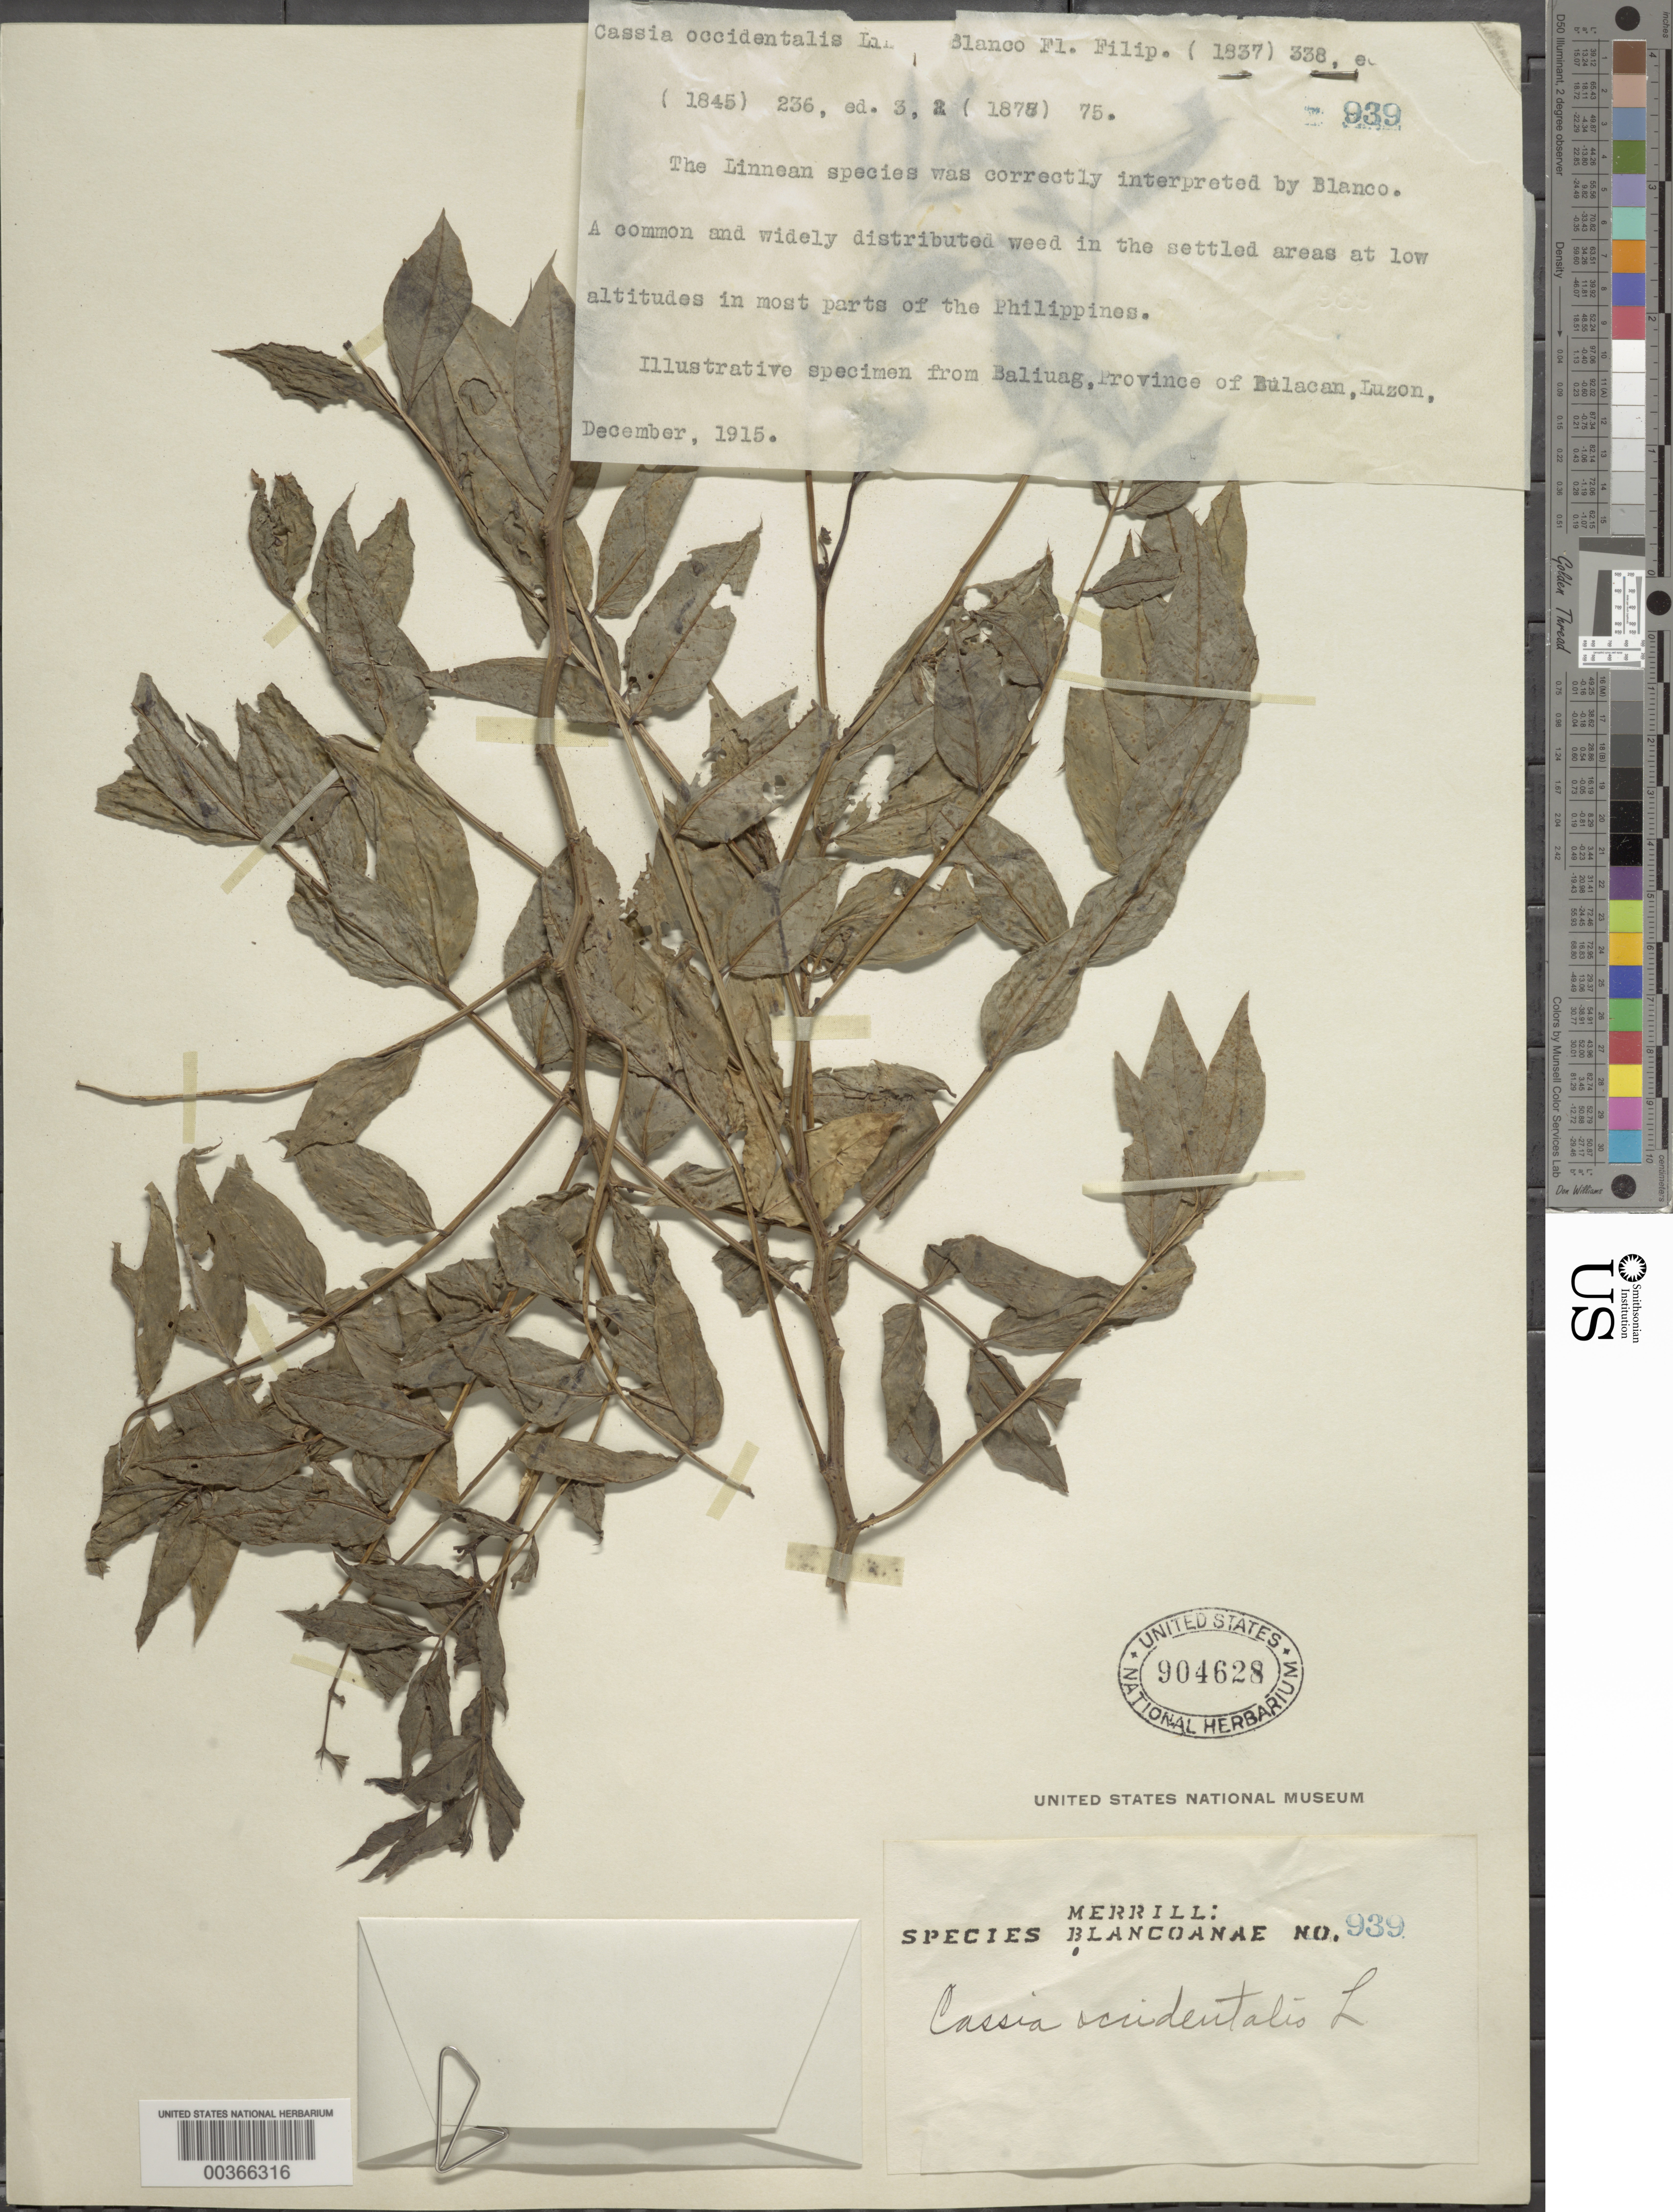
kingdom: Plantae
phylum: Tracheophyta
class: Magnoliopsida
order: Fabales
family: Fabaceae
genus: Senna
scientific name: Senna occidentalis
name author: (L.) Link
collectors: E. D. Merrill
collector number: Sp. Blancoan. 0939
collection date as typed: Dec 1915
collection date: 1915-12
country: Philippines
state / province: Central Luzon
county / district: Bulacan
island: Luzon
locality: Baliuag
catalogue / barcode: US 904628